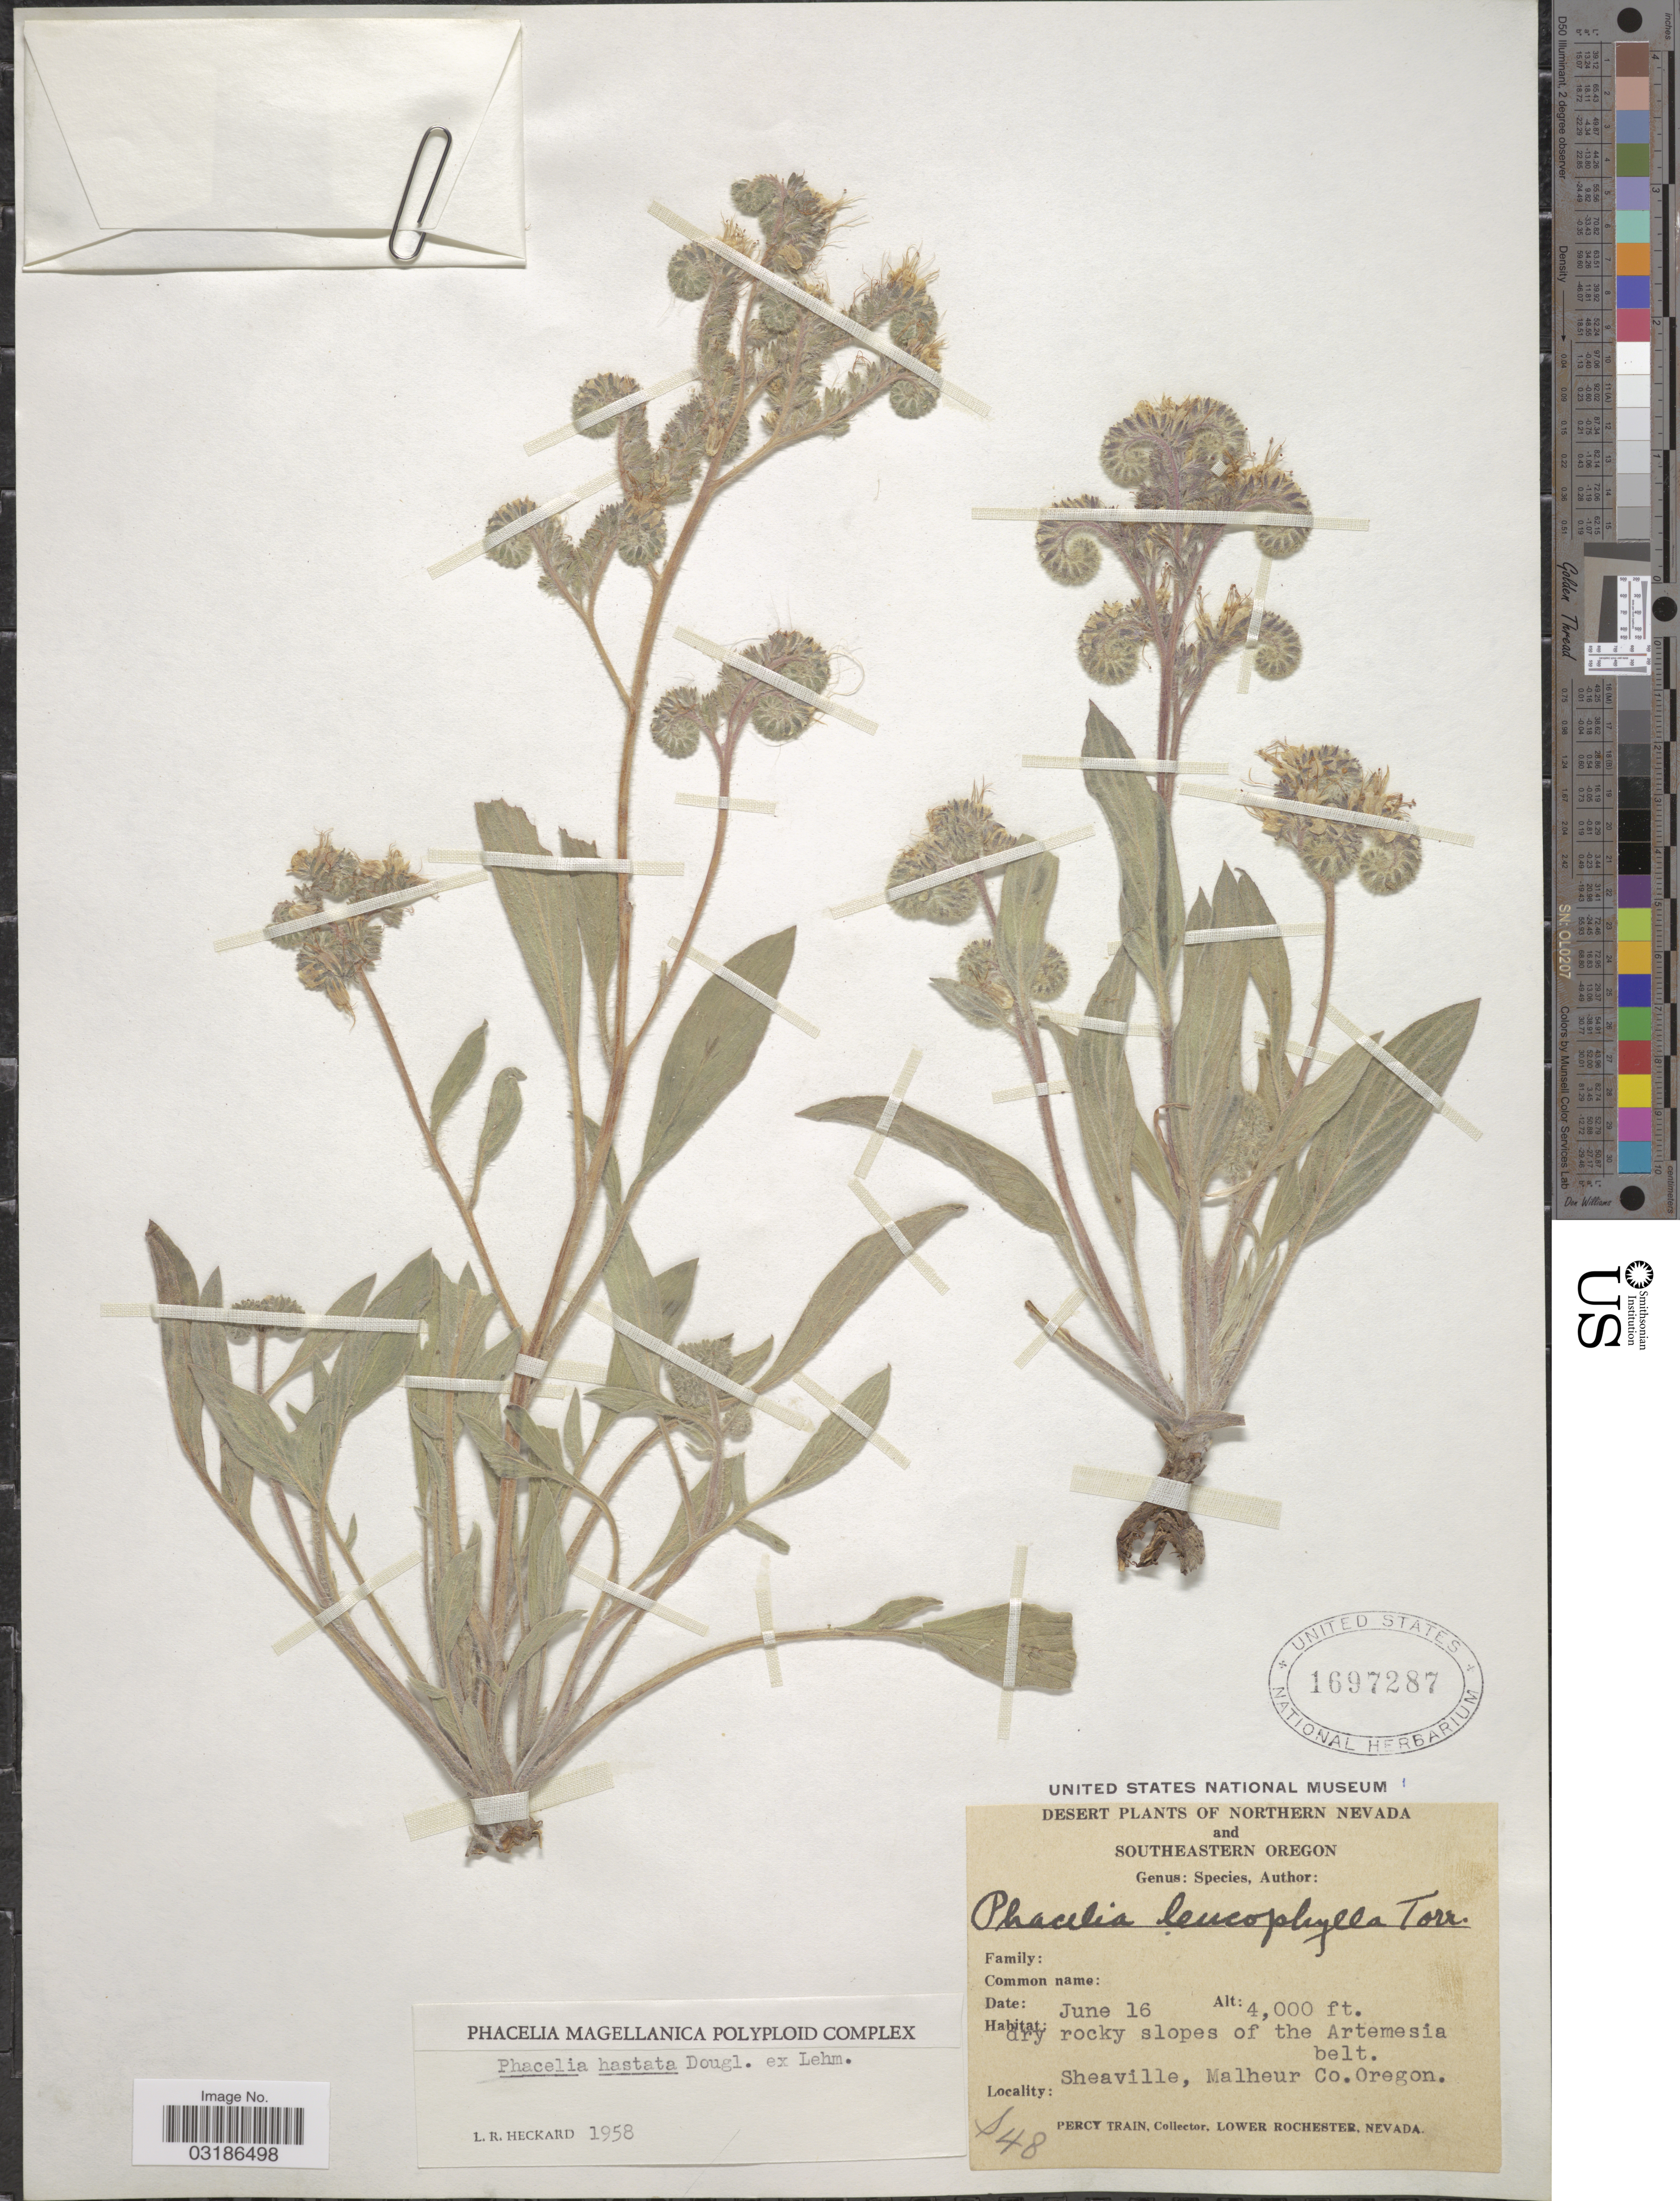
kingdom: Plantae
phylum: Tracheophyta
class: Magnoliopsida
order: Boraginales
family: Hydrophyllaceae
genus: Phacelia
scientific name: Phacelia hastata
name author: Douglas ex Lehm.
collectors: P. Train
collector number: S48*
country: United States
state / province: Oregon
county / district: Malheur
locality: Southeastern Oregon, dry rocky slopes of the Artemesia belt, Sheaville, Malheur Co., Oregon.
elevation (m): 1219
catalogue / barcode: US 1697287